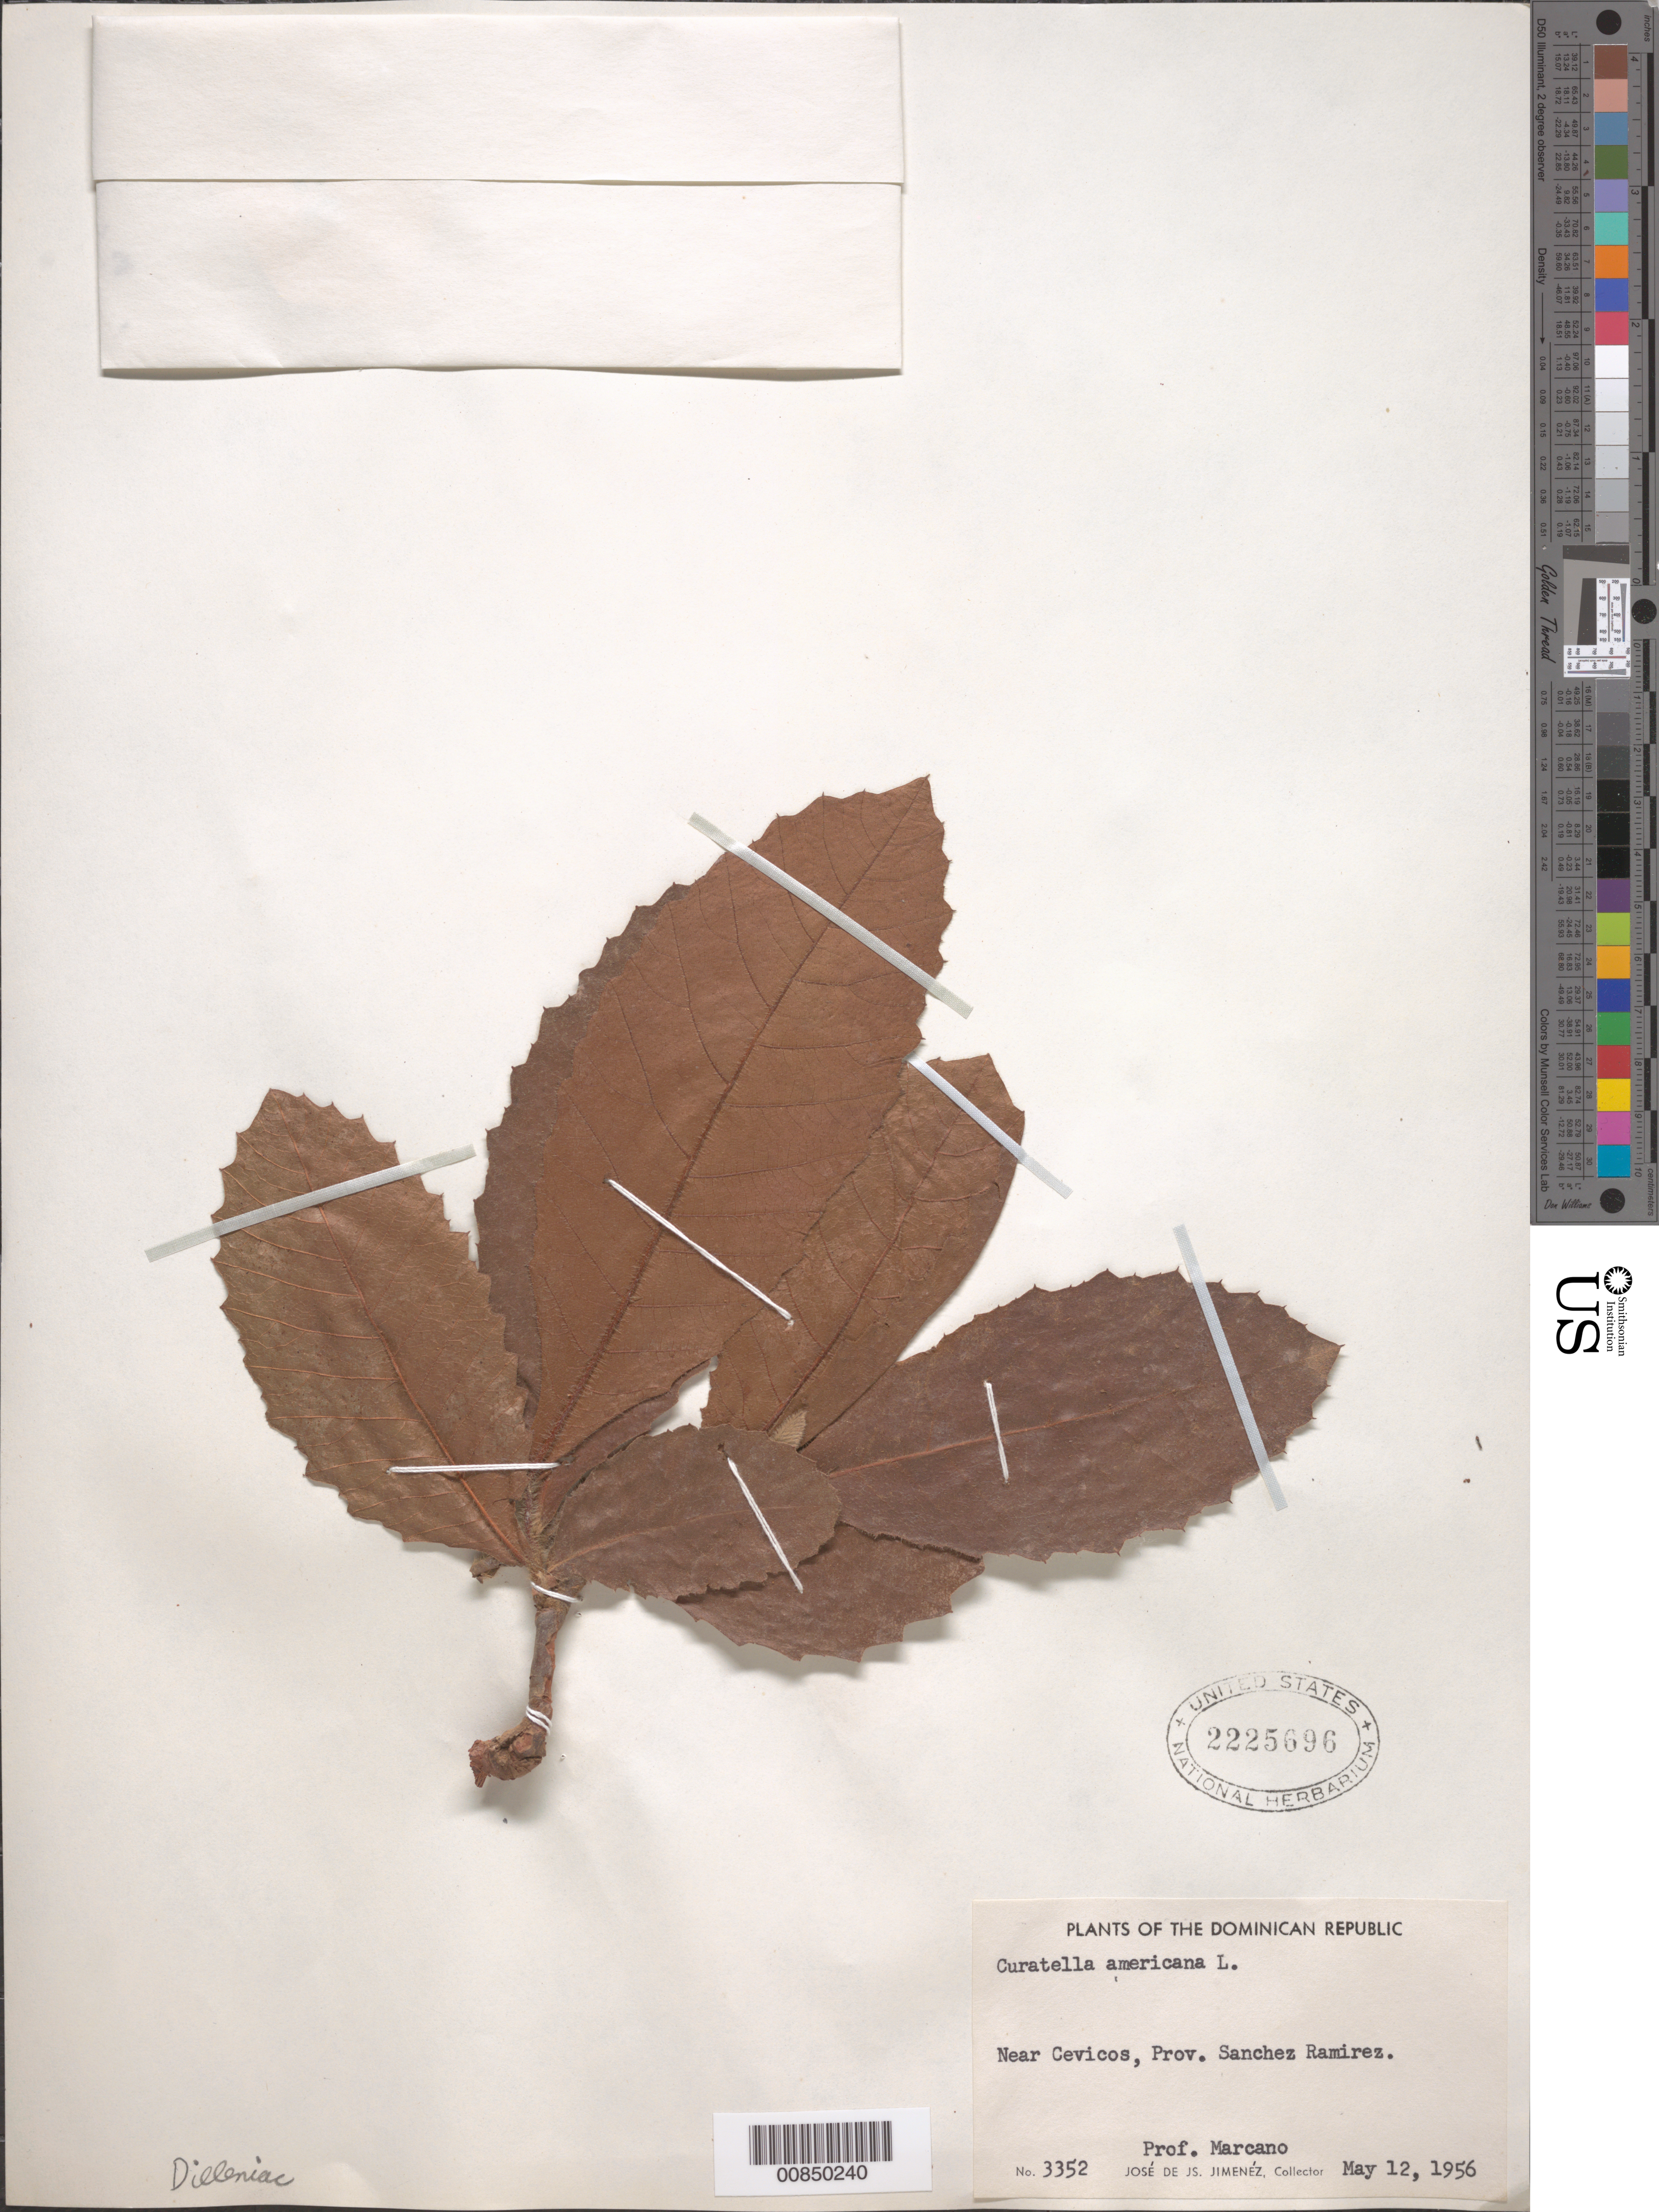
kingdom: Plantae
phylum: Tracheophyta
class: Magnoliopsida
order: Dilleniales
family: Dilleniaceae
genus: Curatella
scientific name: Curatella americana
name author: L.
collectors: J. J. Jiménez Almonte & E. J. Marcano F.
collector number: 3352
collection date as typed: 12 May 1956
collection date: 1956-05-12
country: Dominican Republic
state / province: Sanchez Ramirez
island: Hispaniola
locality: Near Cevicos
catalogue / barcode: US 2225696